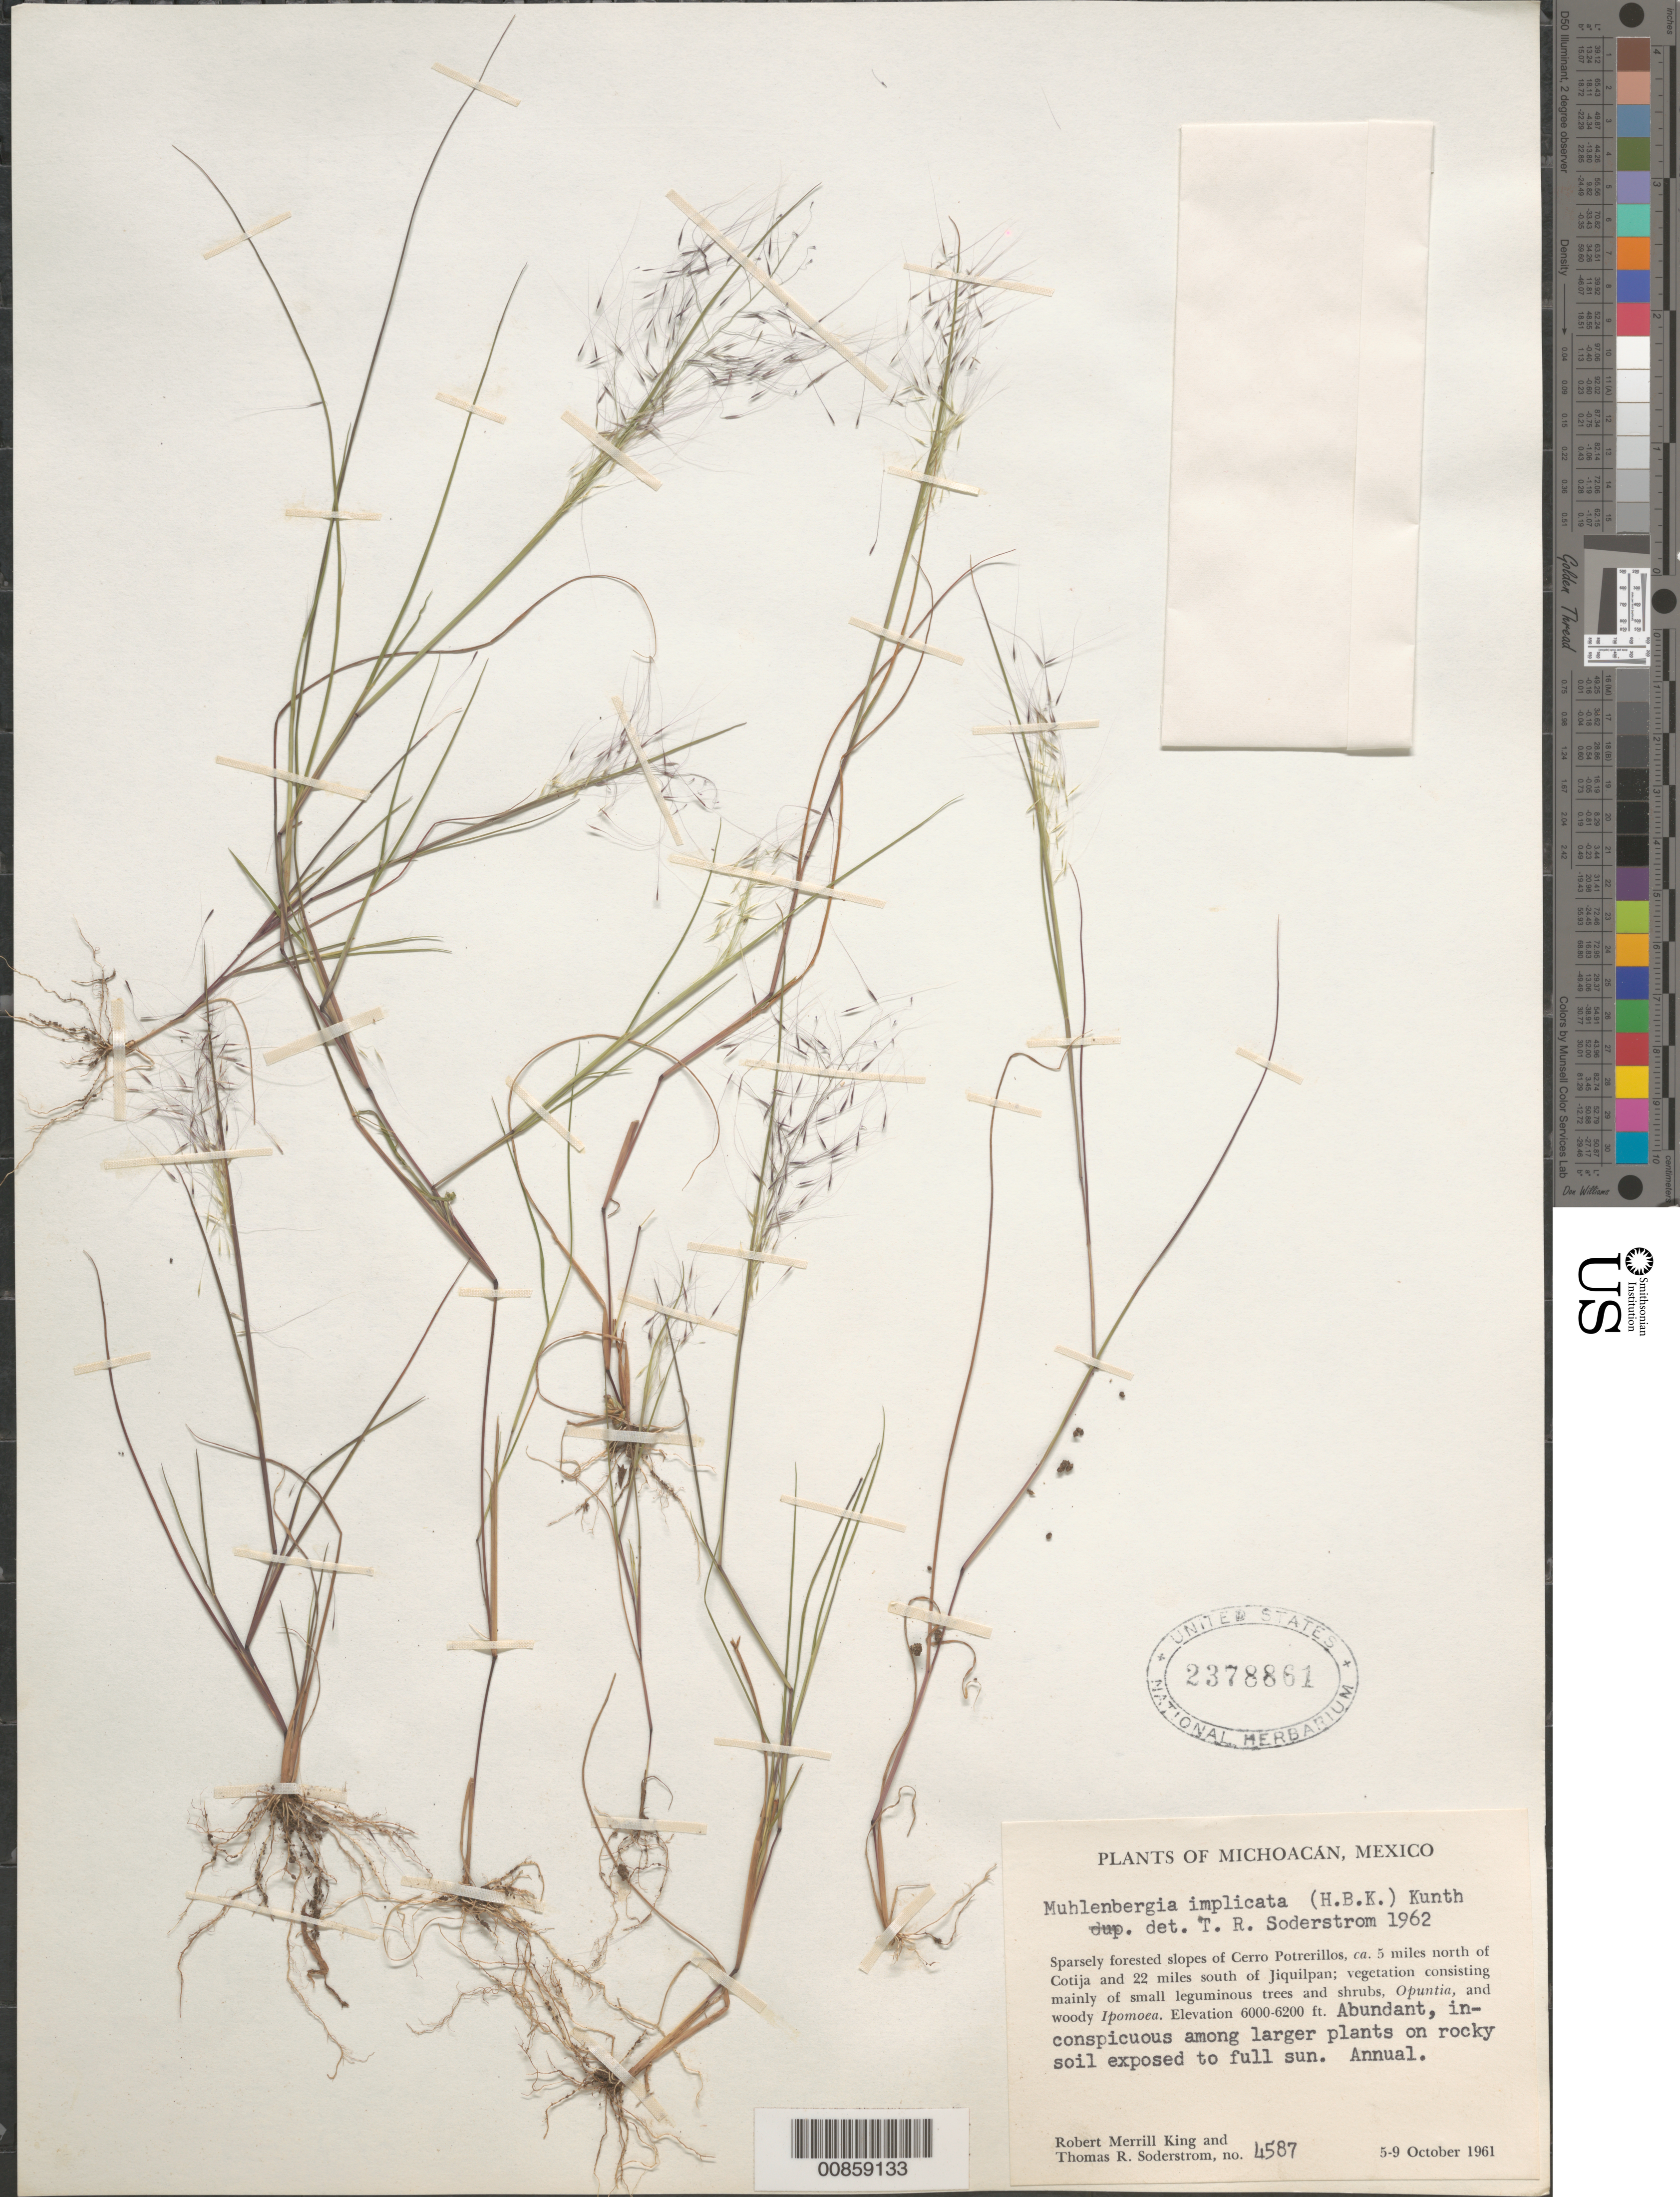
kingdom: Plantae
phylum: Tracheophyta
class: Liliopsida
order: Poales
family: Poaceae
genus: Muhlenbergia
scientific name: Muhlenbergia implicata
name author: (Kunth) Trin.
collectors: R. M. King & T. R. Soderstrom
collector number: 4587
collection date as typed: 05 Oct 1961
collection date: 1961-10-05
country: Mexico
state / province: Michoacan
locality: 5 mi N of Cotija and 22 mi S of Jiquilpan, Mich.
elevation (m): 1890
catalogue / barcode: US 2378861